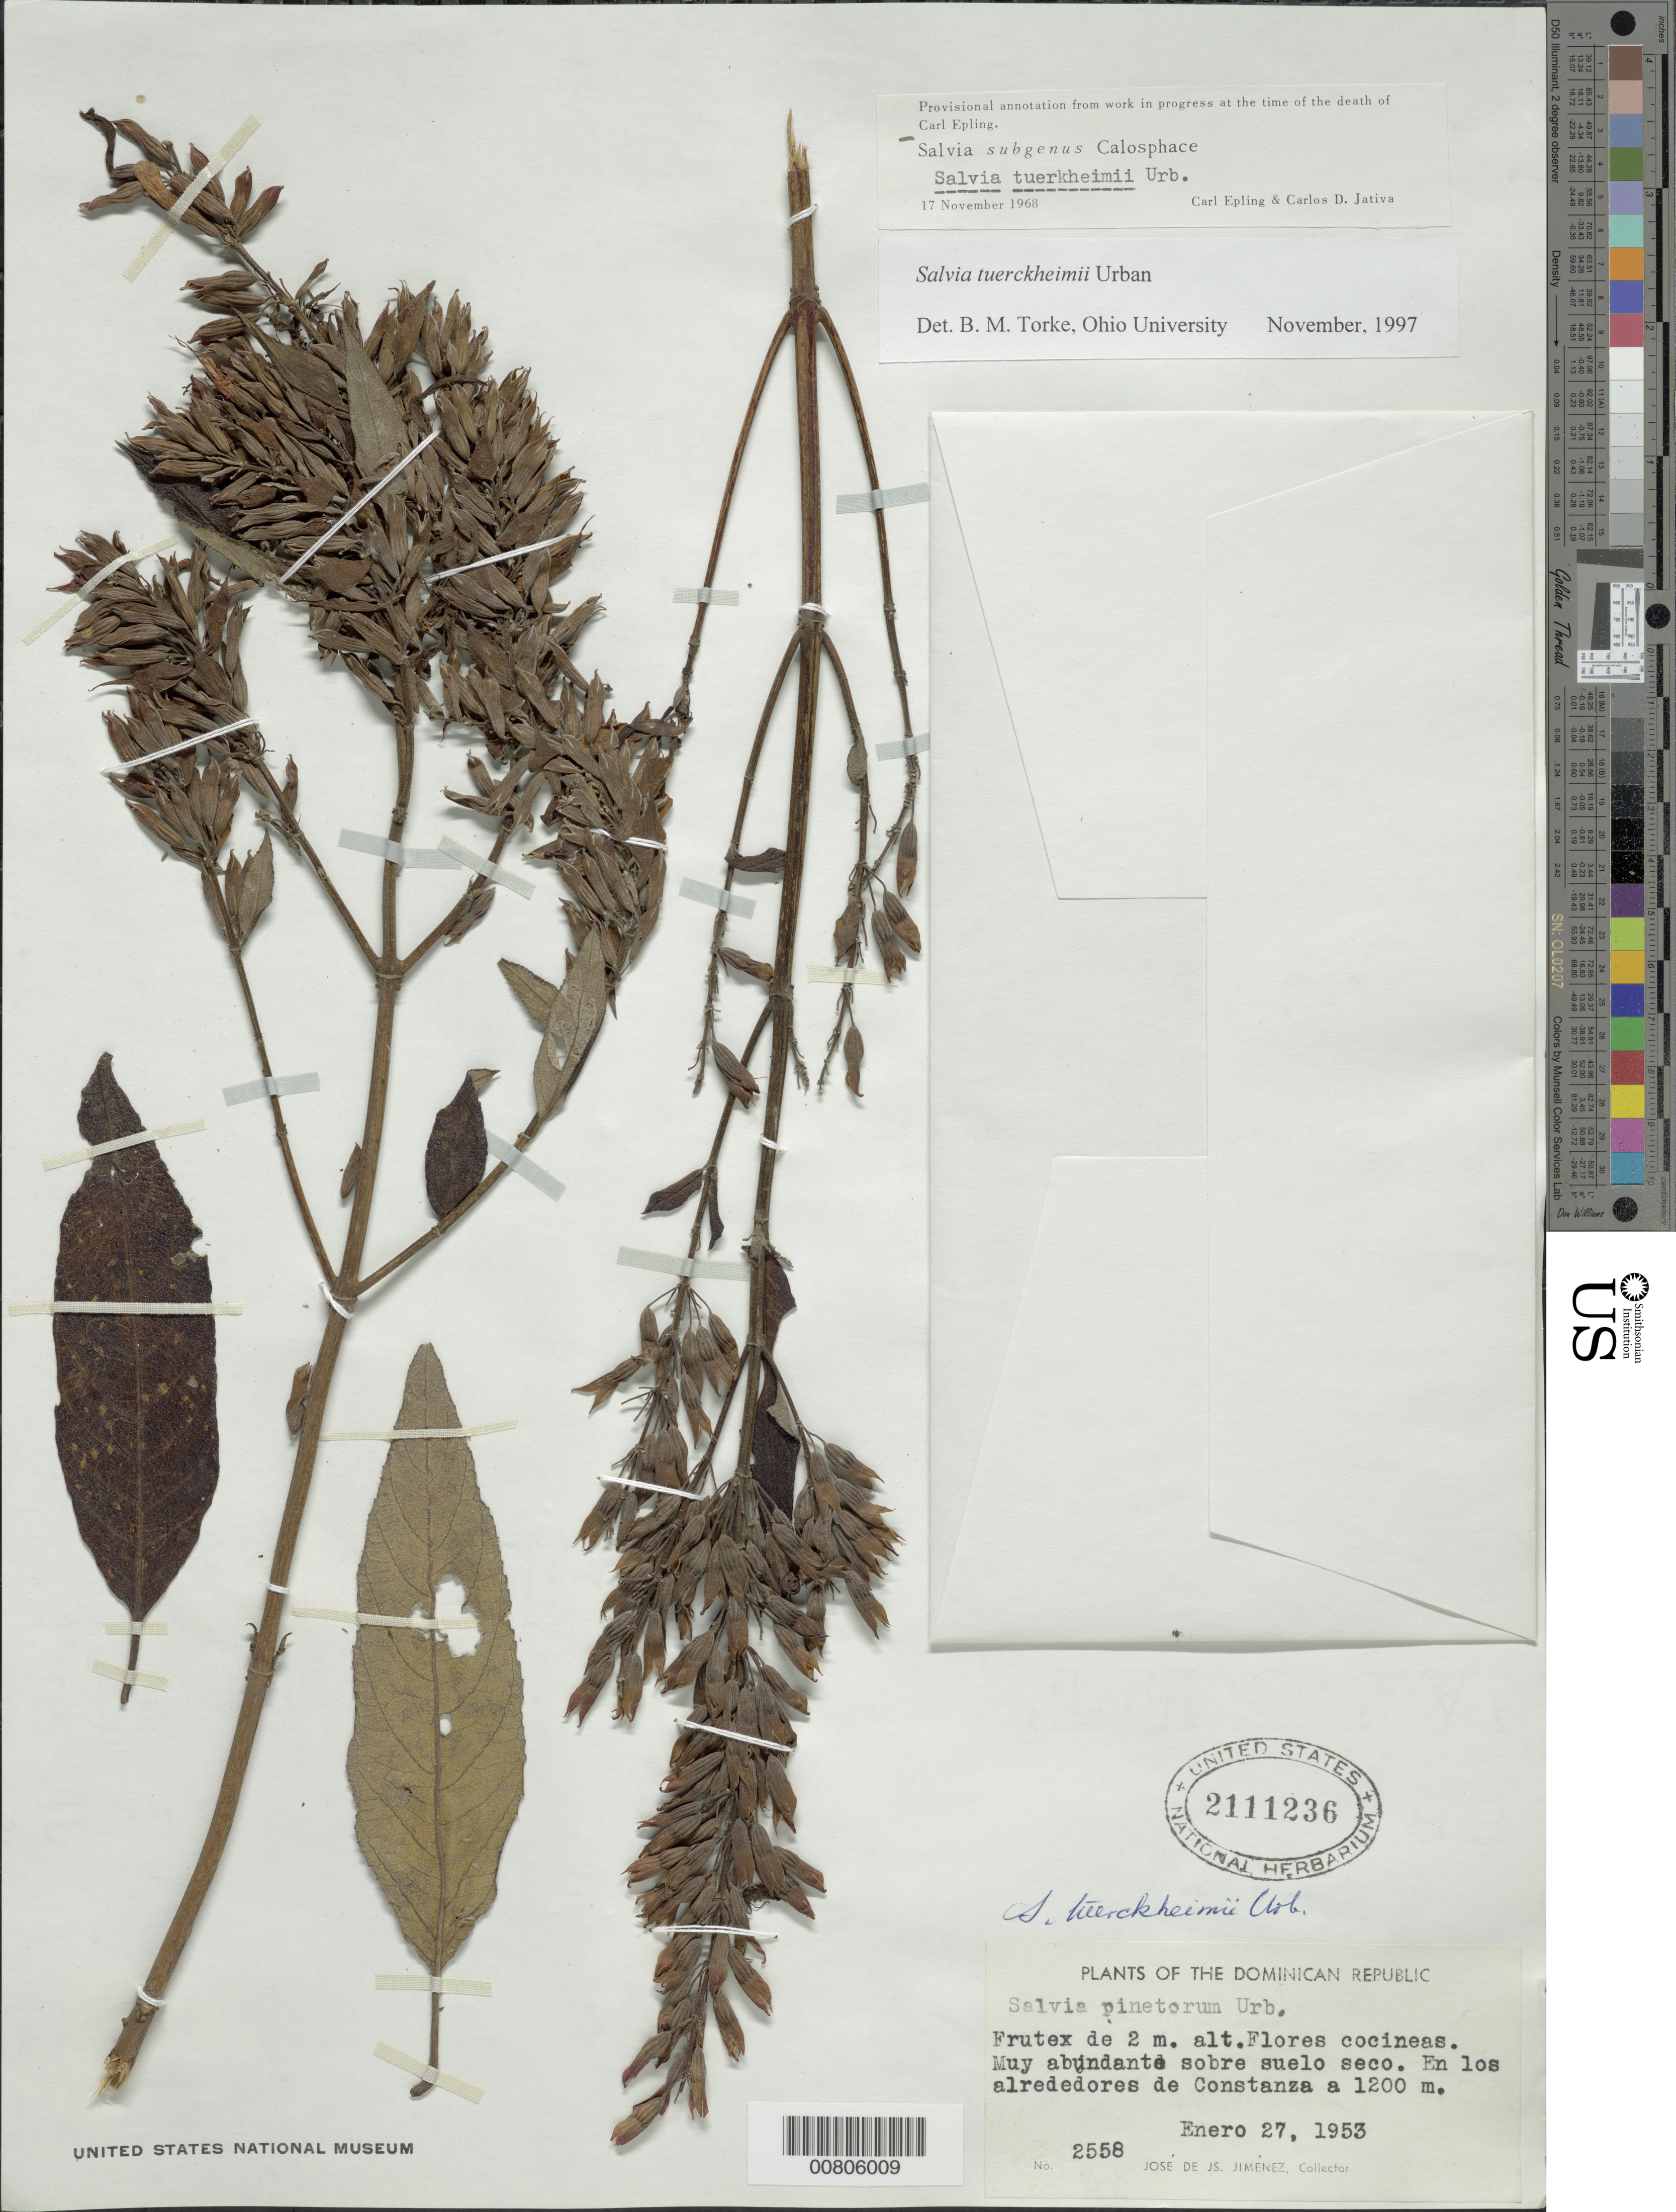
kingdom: Plantae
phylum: Tracheophyta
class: Magnoliopsida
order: Lamiales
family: Lamiaceae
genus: Salvia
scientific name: Salvia tuerckheimii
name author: Urb.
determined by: Torke, B. M., (MO)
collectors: J. J. Jiménez Almonte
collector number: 2558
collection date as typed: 27 Jan 1953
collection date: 1953-01-27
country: Dominican Republic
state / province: La Vega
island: Hispaniola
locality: En los alrededores de Constanza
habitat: Sobre suelo seco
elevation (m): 1200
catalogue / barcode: US 2111236